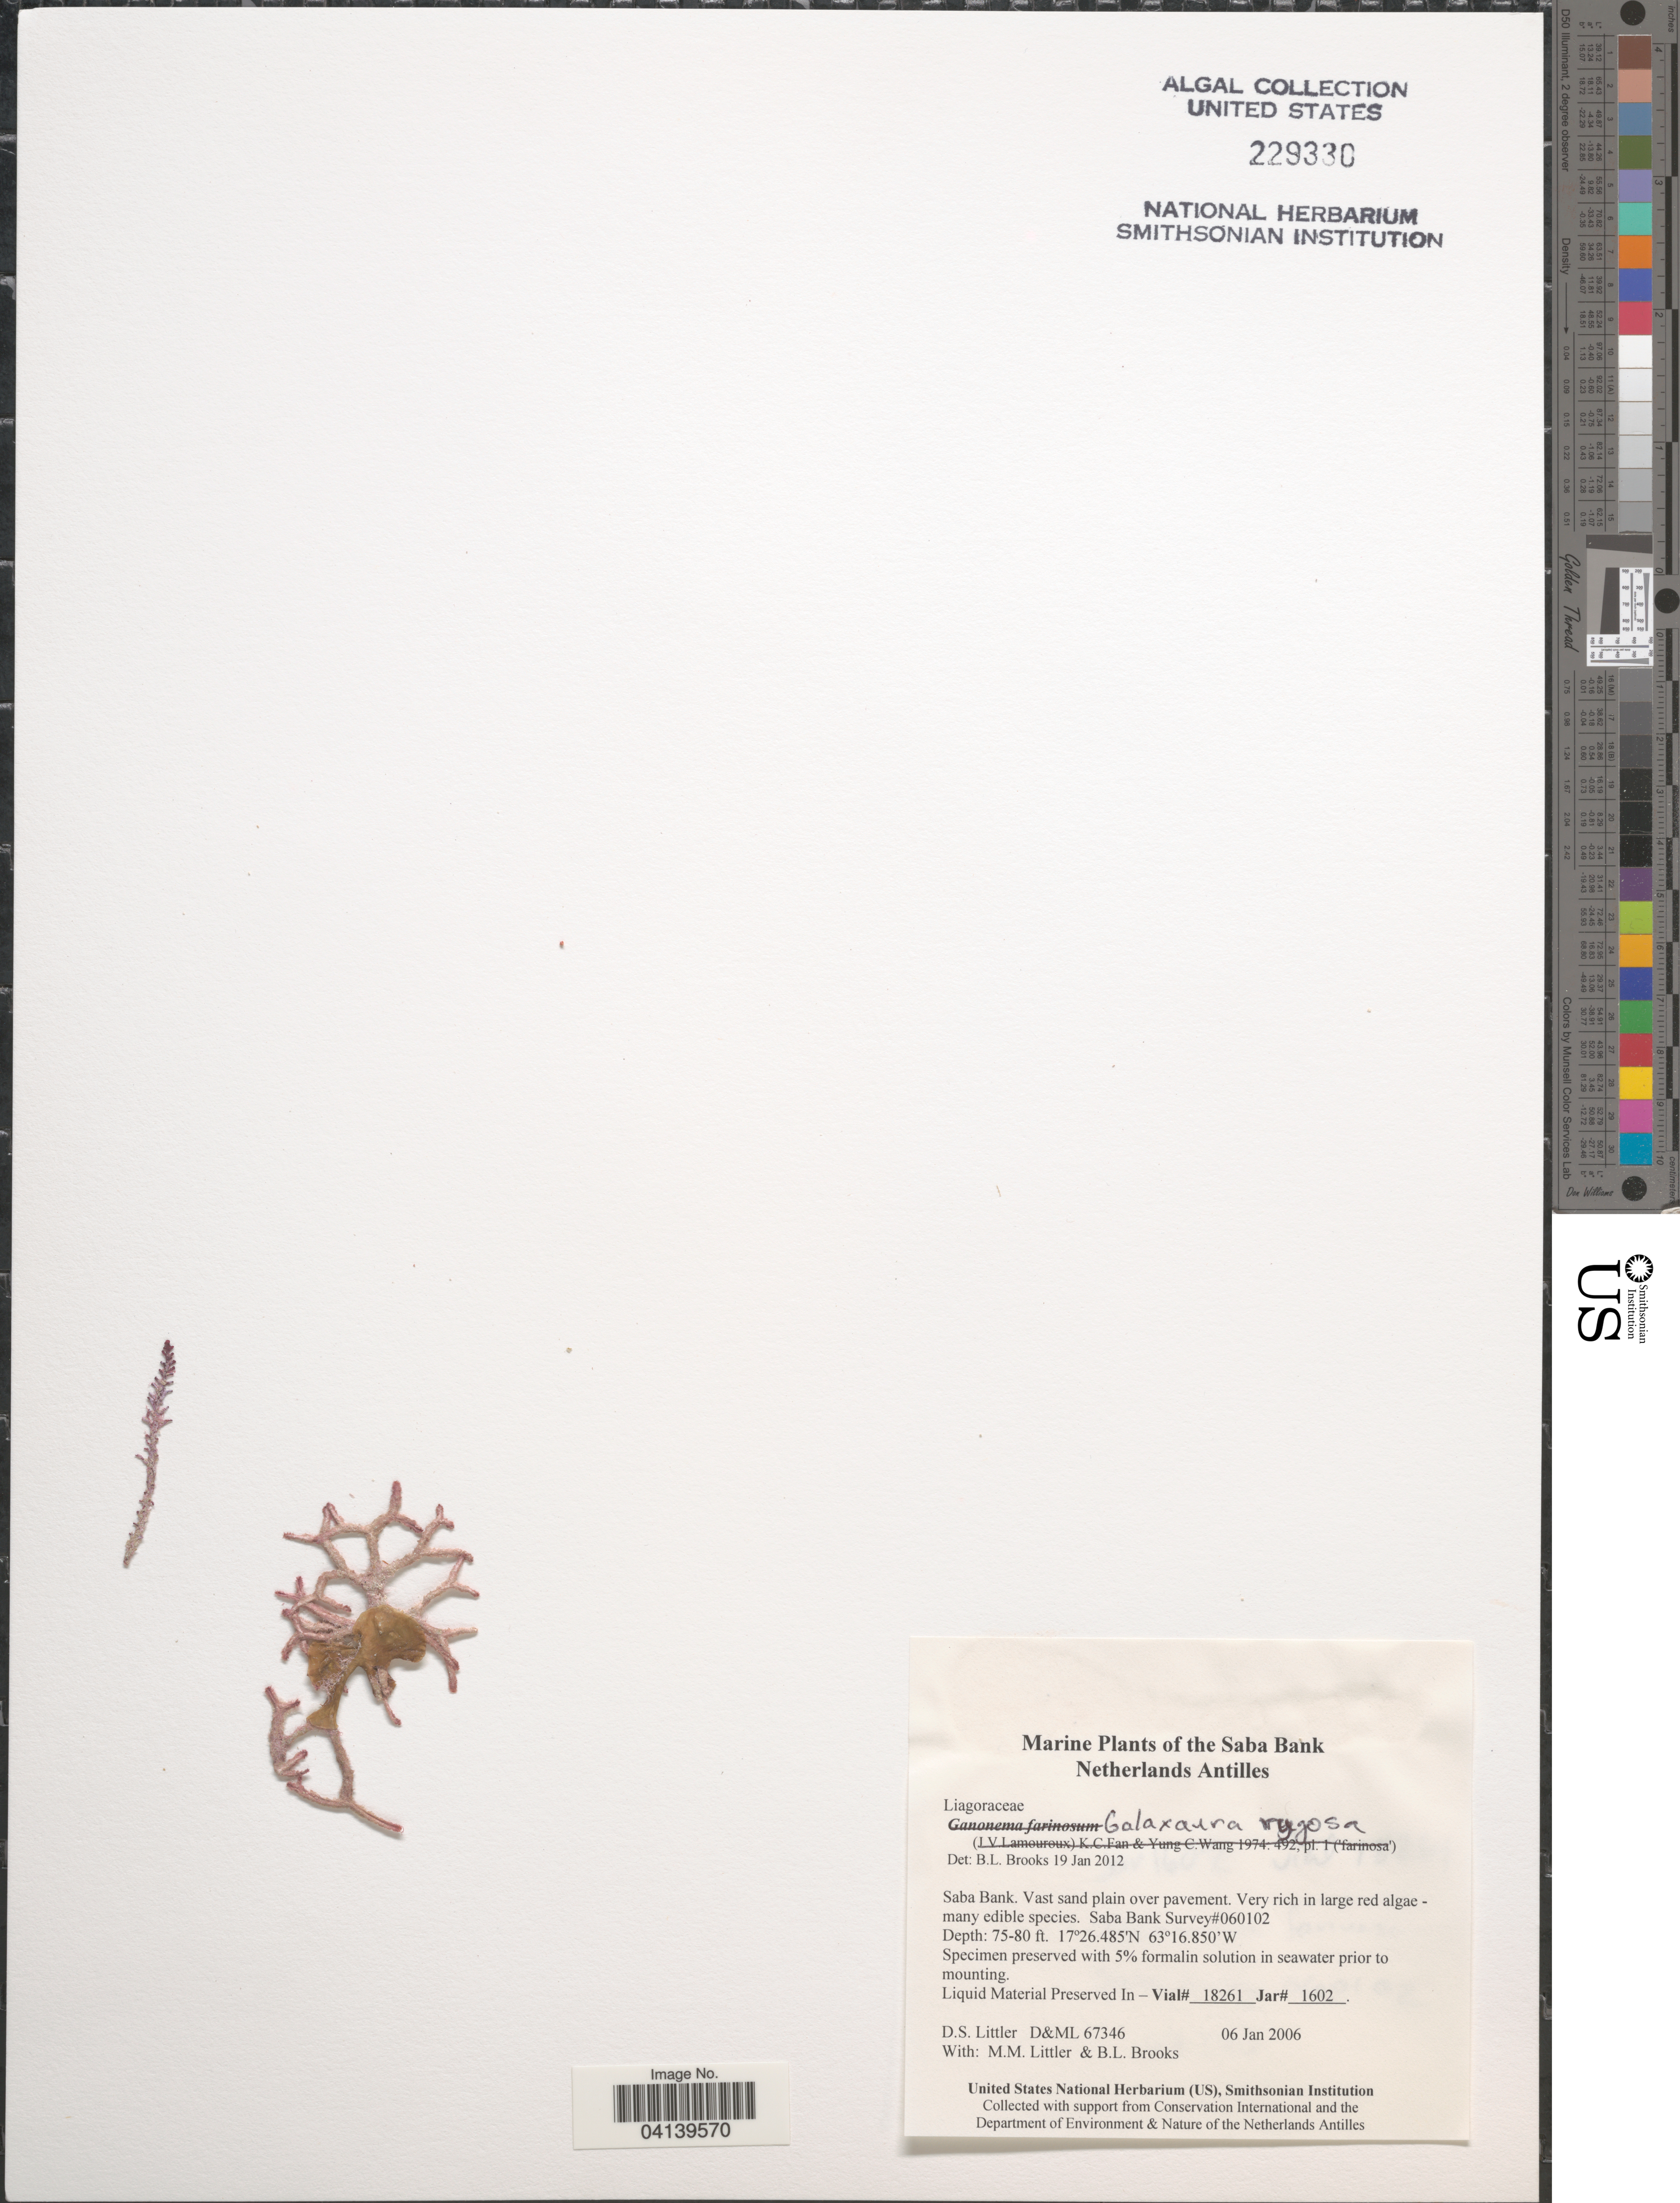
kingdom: Plantae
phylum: Rhodophyta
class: Florideophyceae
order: Nemaliales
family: Galaxauraceae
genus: Galaxaura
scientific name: Galaxaura sp.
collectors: D. S. Littler & B. Brooks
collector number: D&ML67346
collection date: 2006-01-06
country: Netherlands Antilles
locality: Saba Bank. Saba Bank Survey#060102.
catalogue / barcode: US 229330